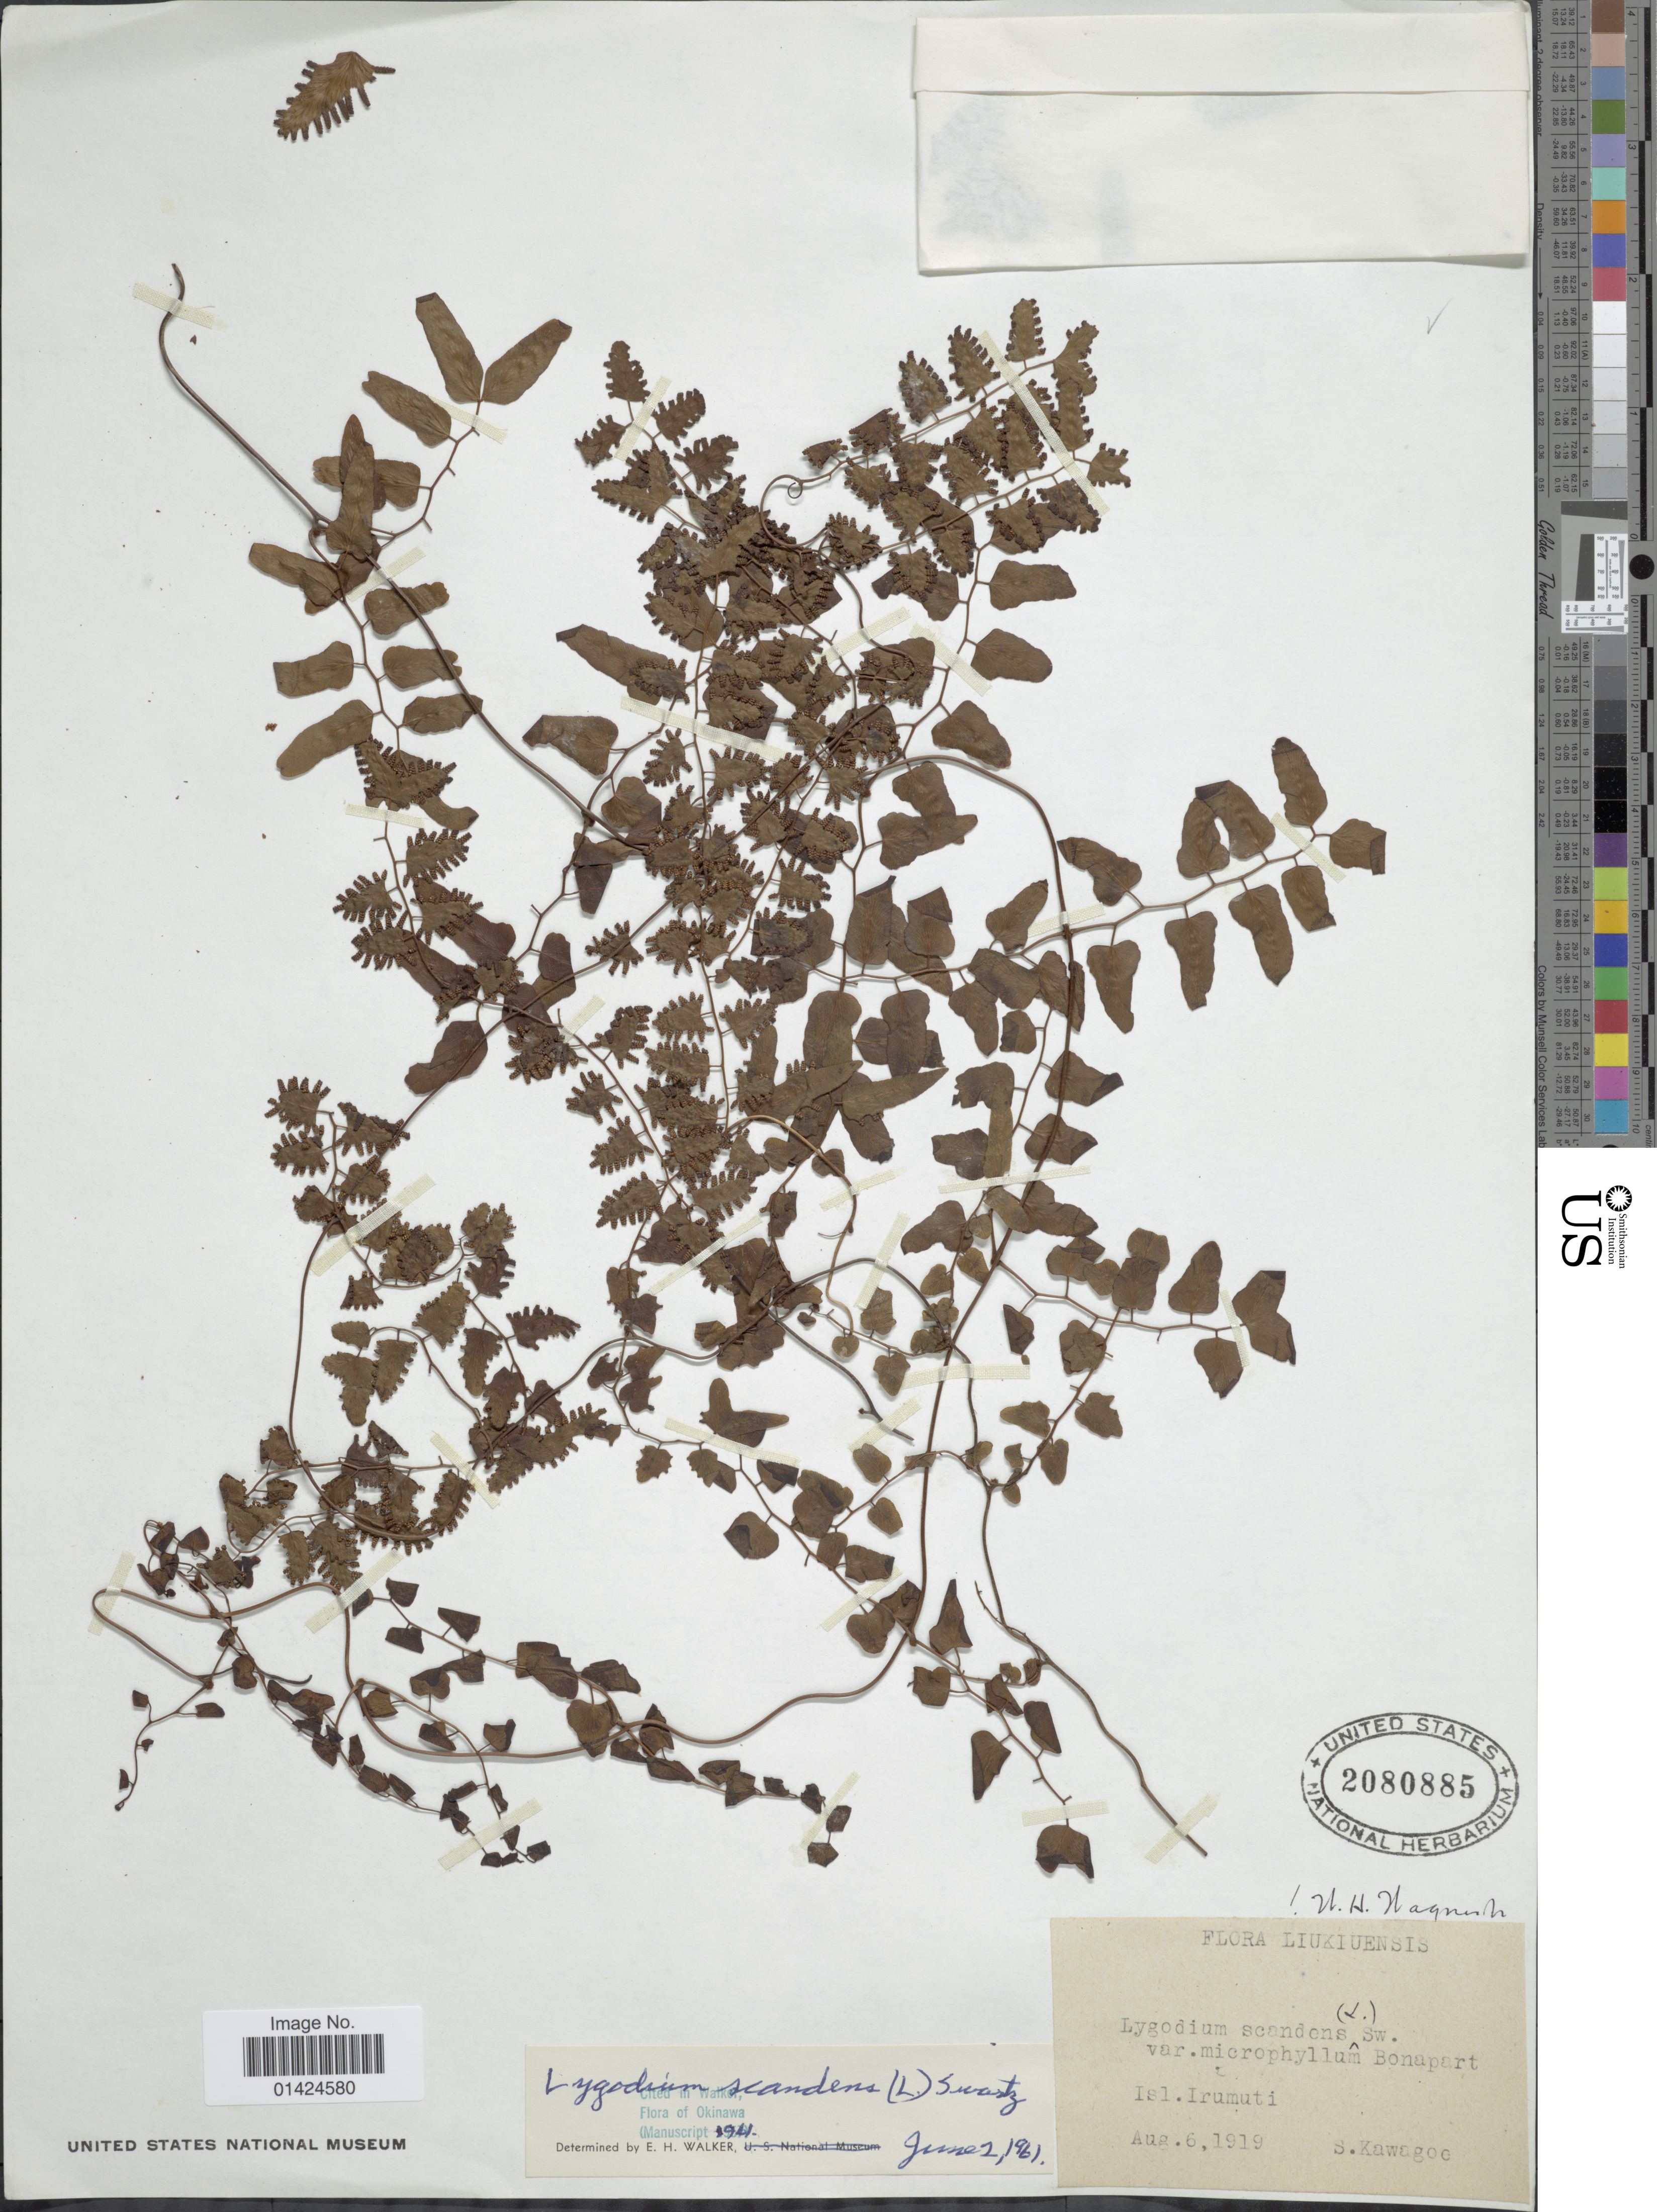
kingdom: Plantae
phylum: Tracheophyta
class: Polypodiopsida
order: Schizaeales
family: Lygodiaceae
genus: Lygodium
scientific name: Lygodium microphyllum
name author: (Cav.) R. Br.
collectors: S. Kawagoe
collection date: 1919-08-06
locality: Flora Liukiuensis. Isl. Irumuti.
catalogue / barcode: US 2080885